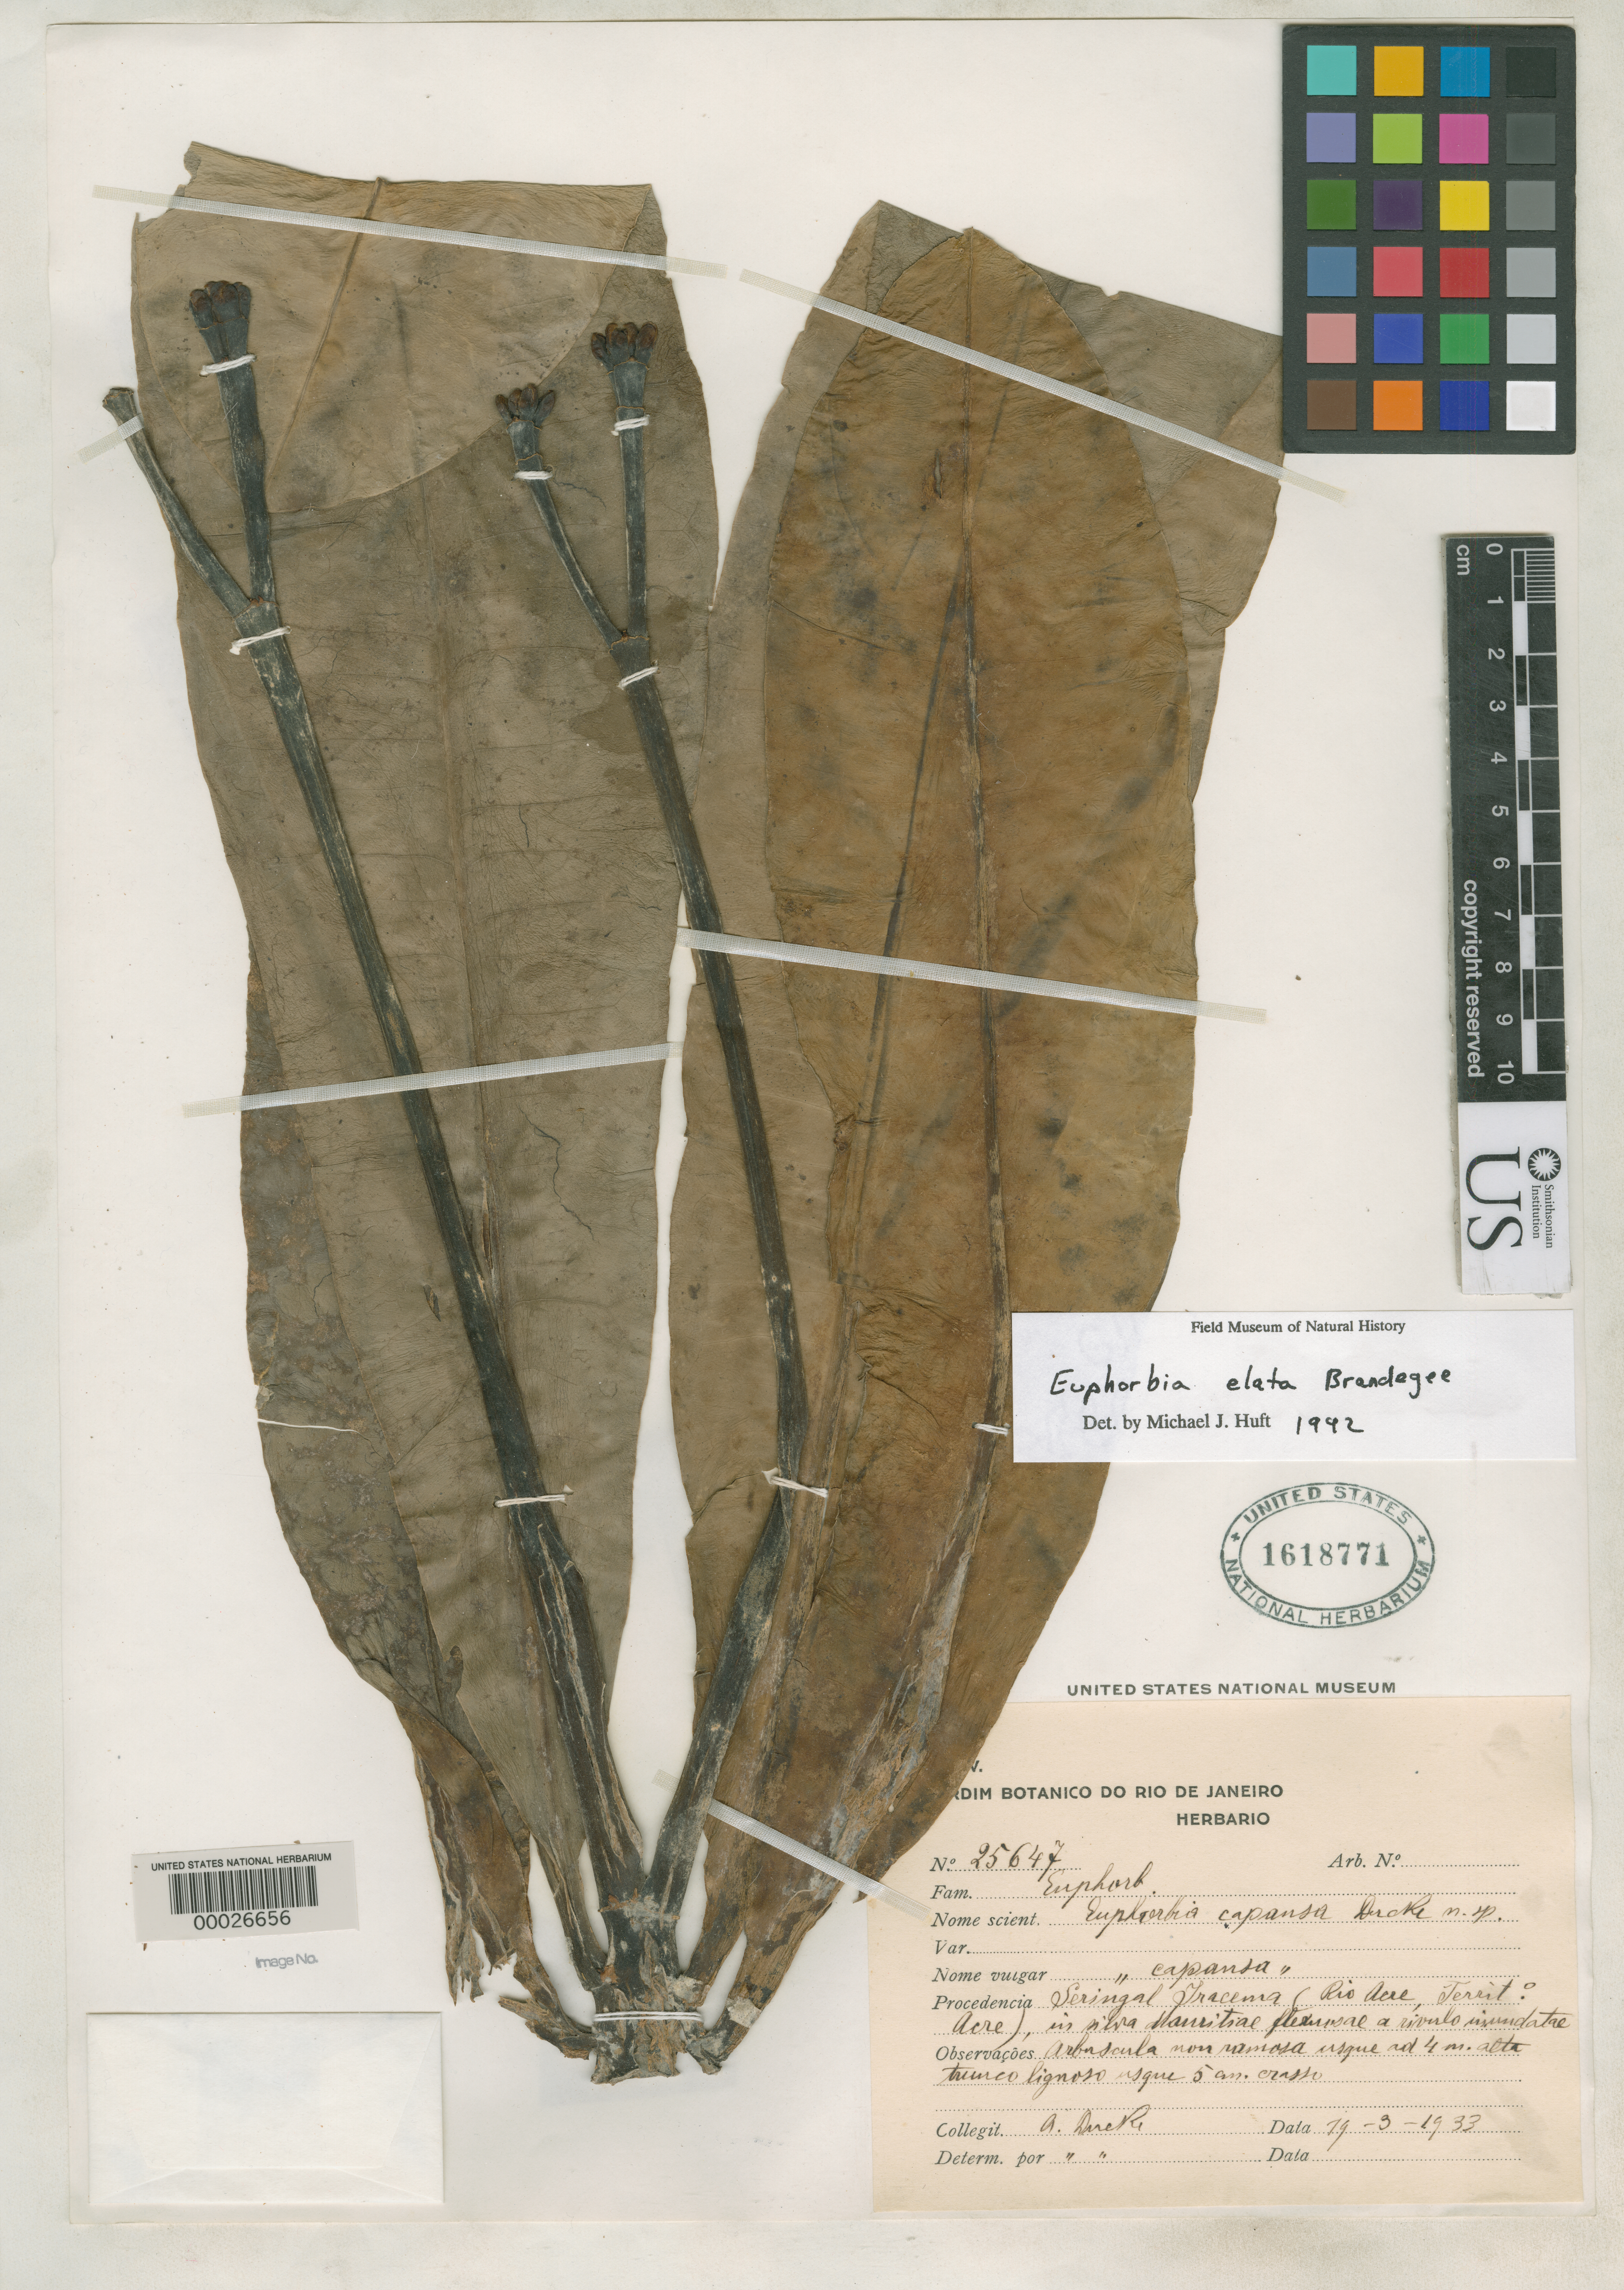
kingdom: Plantae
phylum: Tracheophyta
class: Magnoliopsida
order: Malpighiales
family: Euphorbiaceae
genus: Euphorbia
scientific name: Euphorbia capansa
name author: Ducke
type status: Type Collection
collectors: A. Ducke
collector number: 25647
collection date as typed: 19 Mar 1933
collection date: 1933-03-19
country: Brazil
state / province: Acre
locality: Rio Acre.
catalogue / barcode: US 1618771